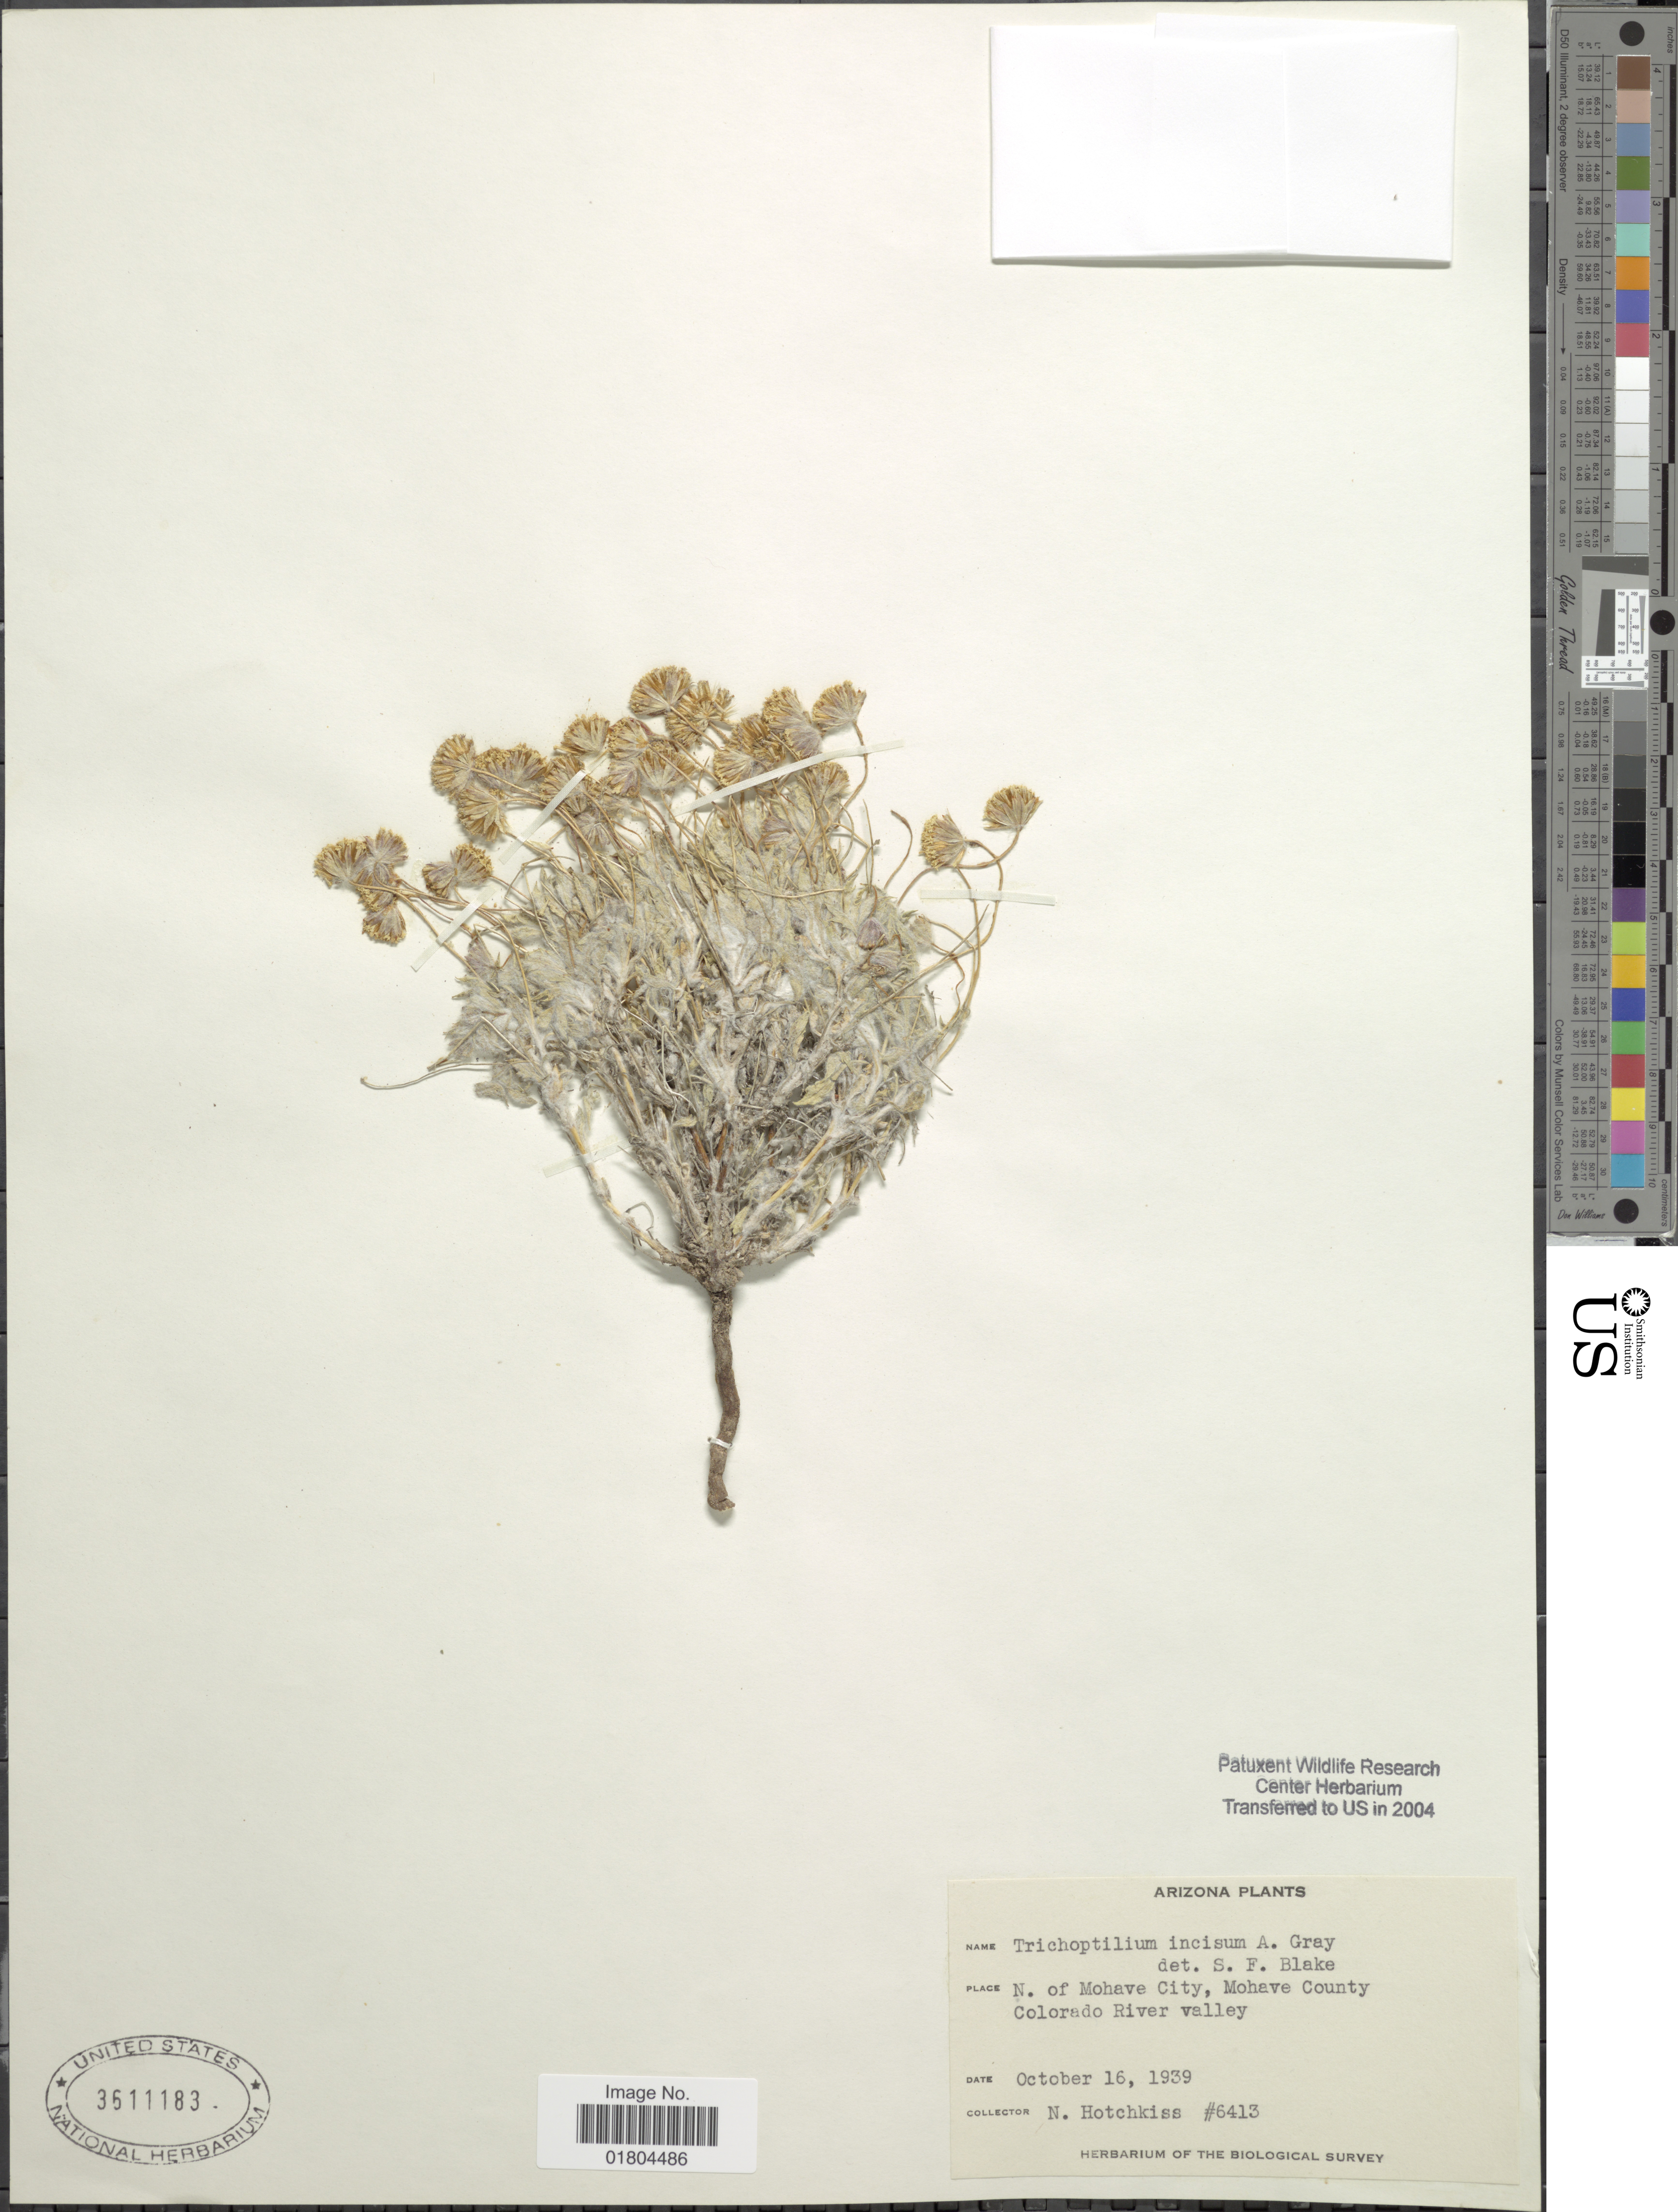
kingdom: Plantae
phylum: Tracheophyta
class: Magnoliopsida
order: Asterales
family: Asteraceae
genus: Trichoptilium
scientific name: Trichoptilium incisum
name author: (A. Gray) A. Gray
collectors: N. Hotchkiss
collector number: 6413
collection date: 1939-10-16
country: United States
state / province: Arizona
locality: N. of Mohave City, Mohave Countyp Colorado River Valley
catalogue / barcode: US 3611183